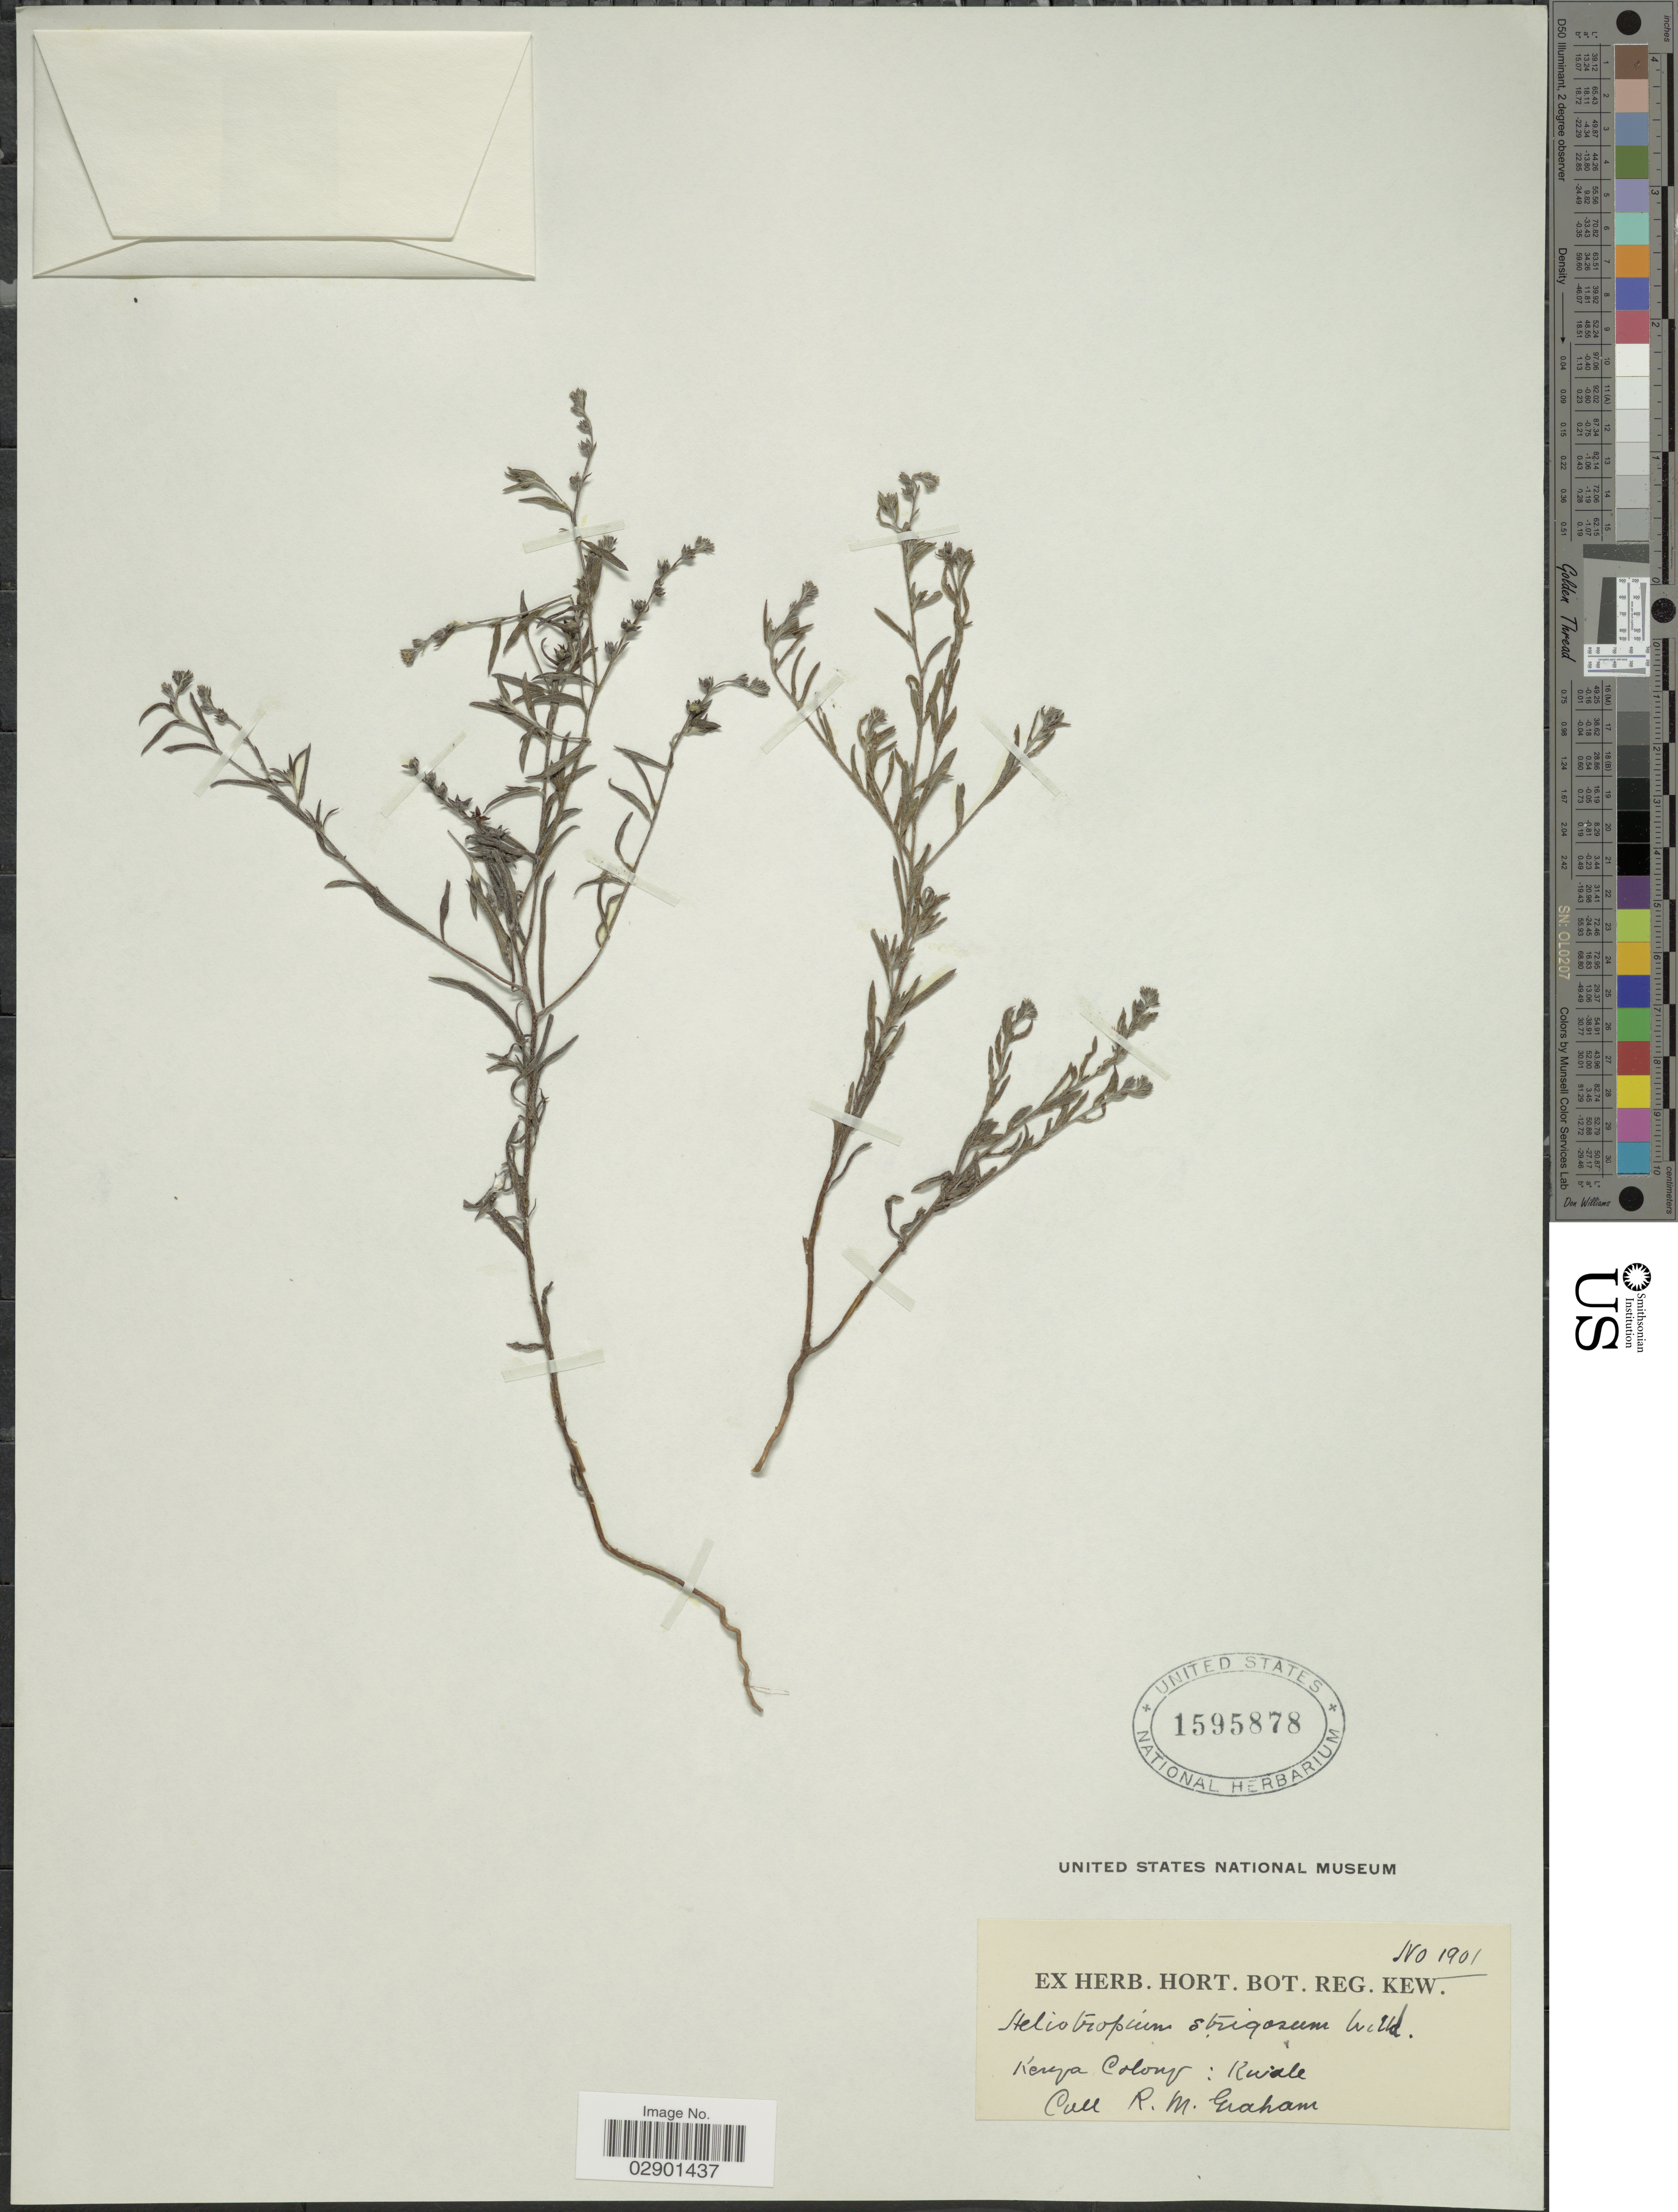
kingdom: Plantae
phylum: Tracheophyta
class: Magnoliopsida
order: Boraginales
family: Heliotropiaceae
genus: Heliotropium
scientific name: Heliotropium strigosum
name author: Willd.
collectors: R. M. Graham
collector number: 1901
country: Kenya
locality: Kenya Colony: Kwale.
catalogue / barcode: US 1595878